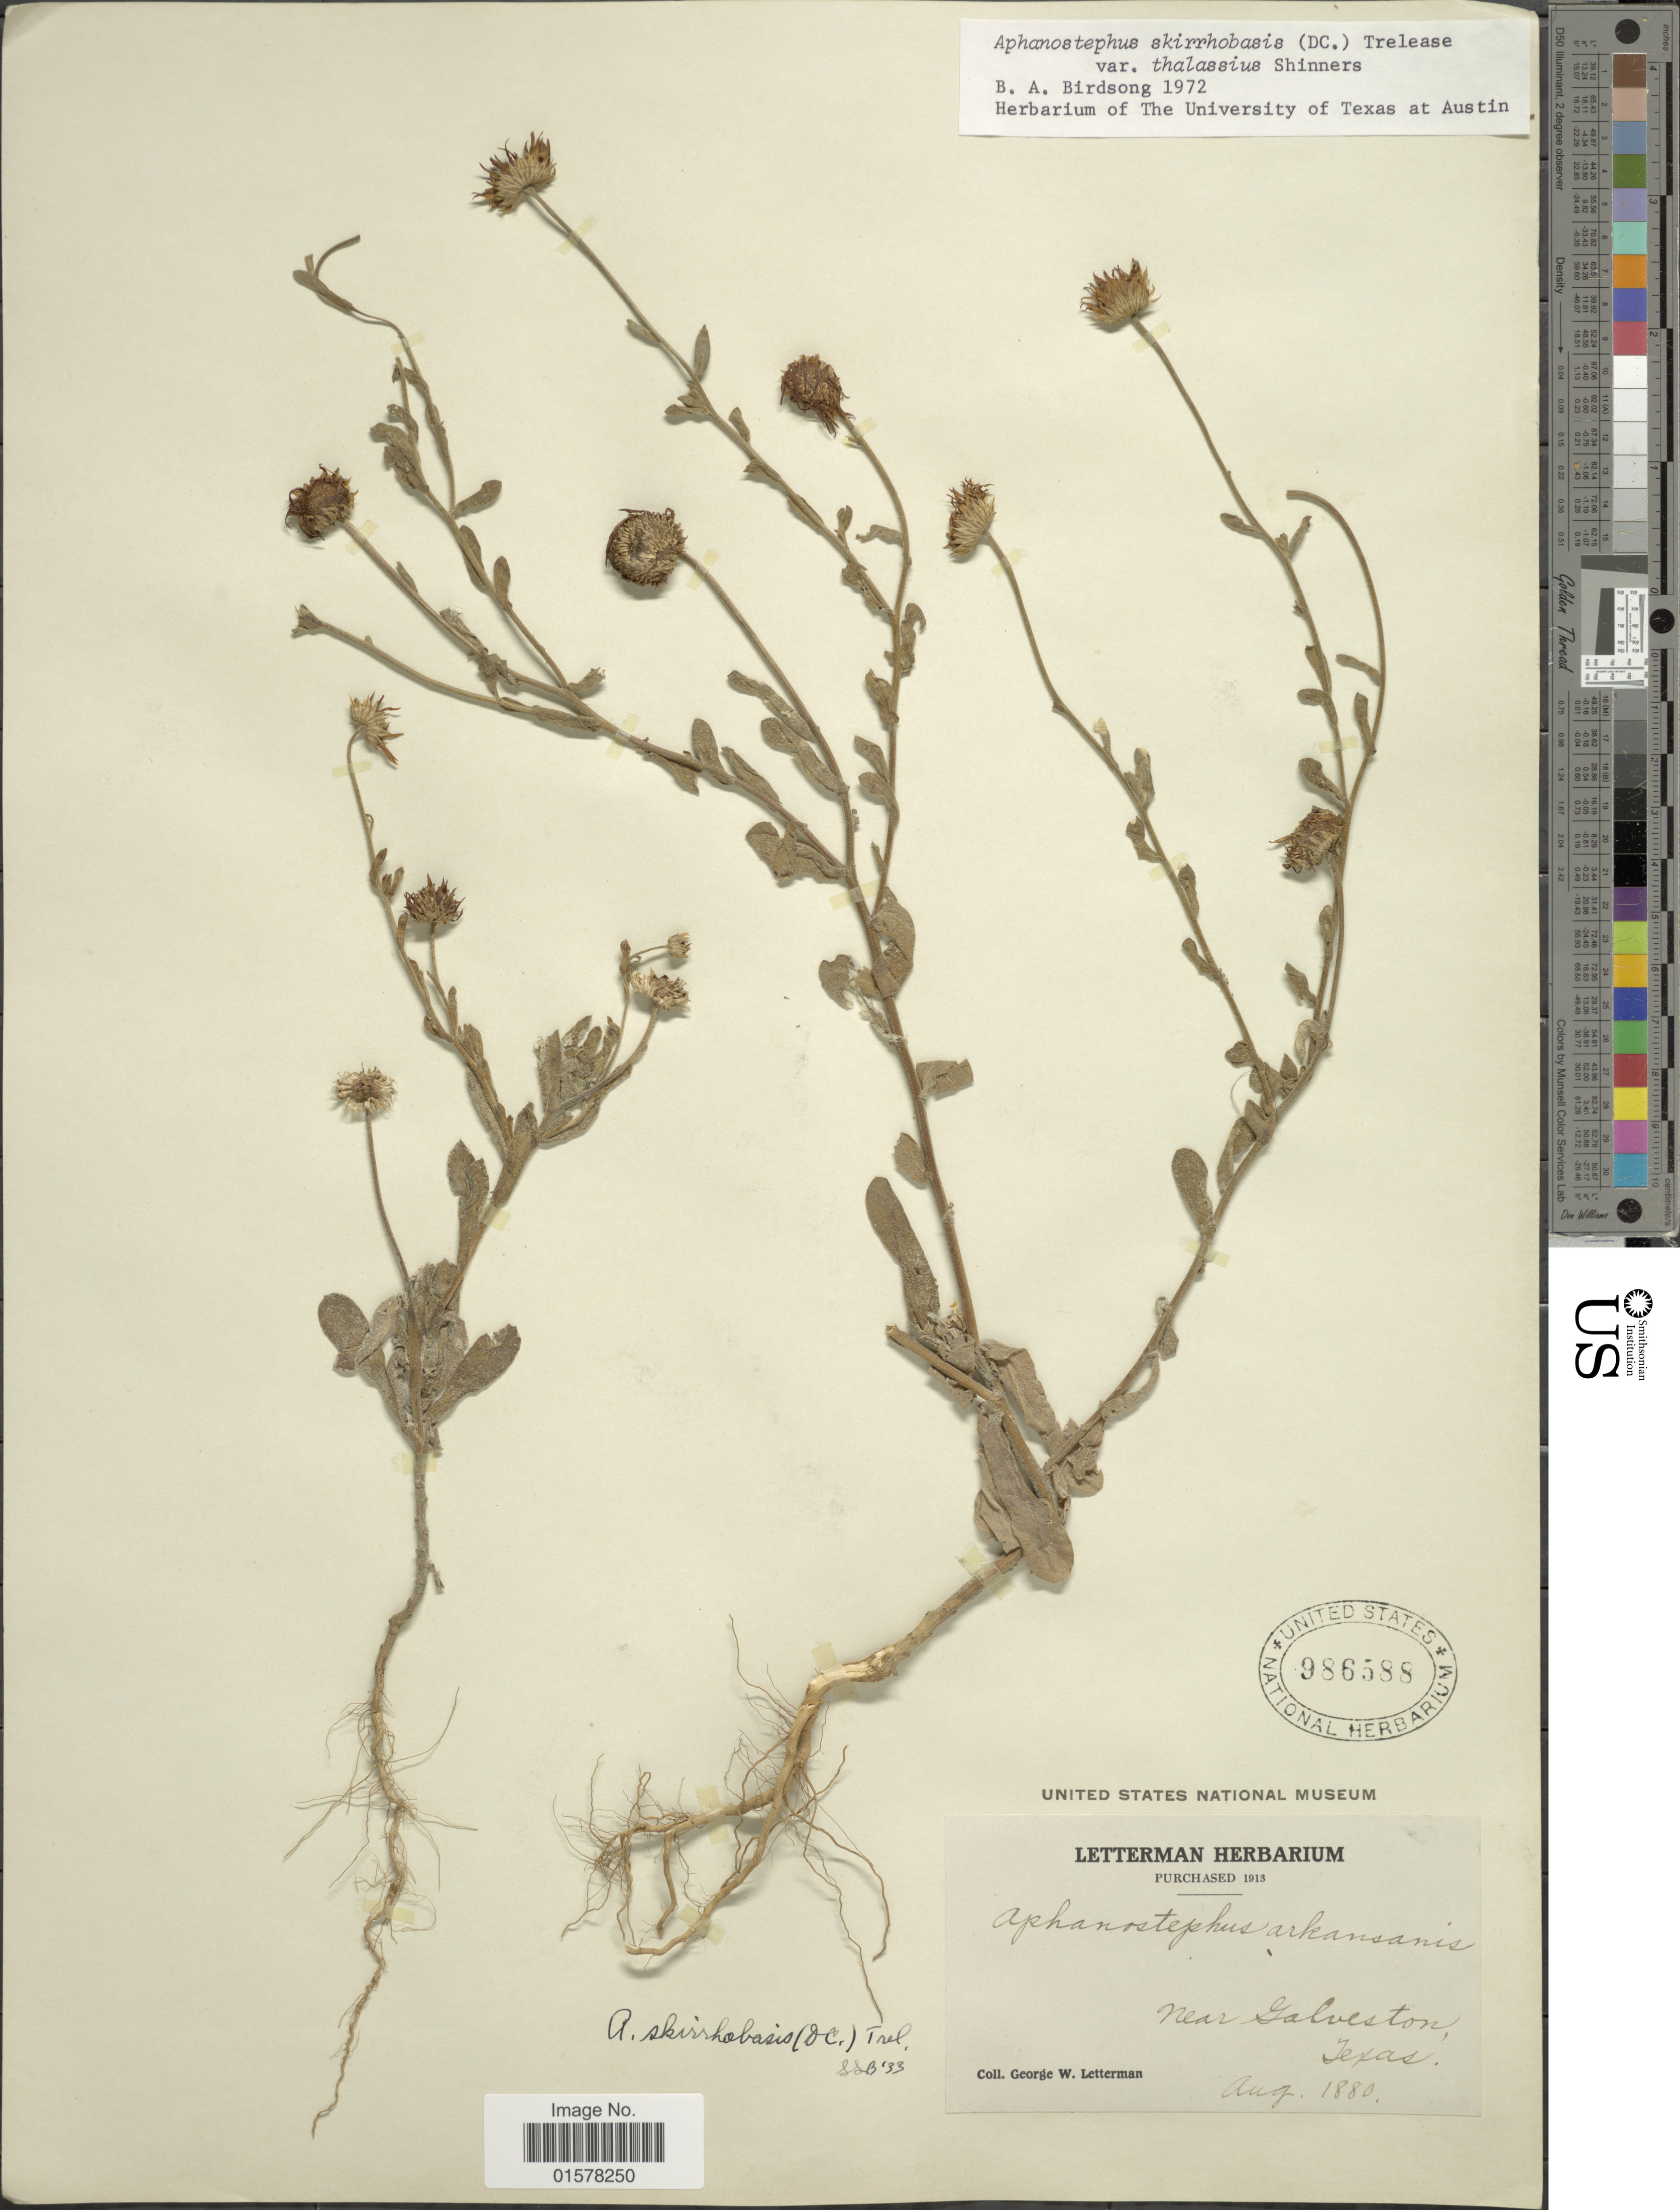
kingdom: Plantae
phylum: Tracheophyta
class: Magnoliopsida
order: Asterales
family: Asteraceae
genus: Aphanostephus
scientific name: Aphanostephus skirrhobasis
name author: (DC.) Trel. ex Coville & Branner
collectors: G. W. Letterman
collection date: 1880-08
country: United States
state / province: Texas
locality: Near Galveston, Texas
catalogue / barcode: US 986588